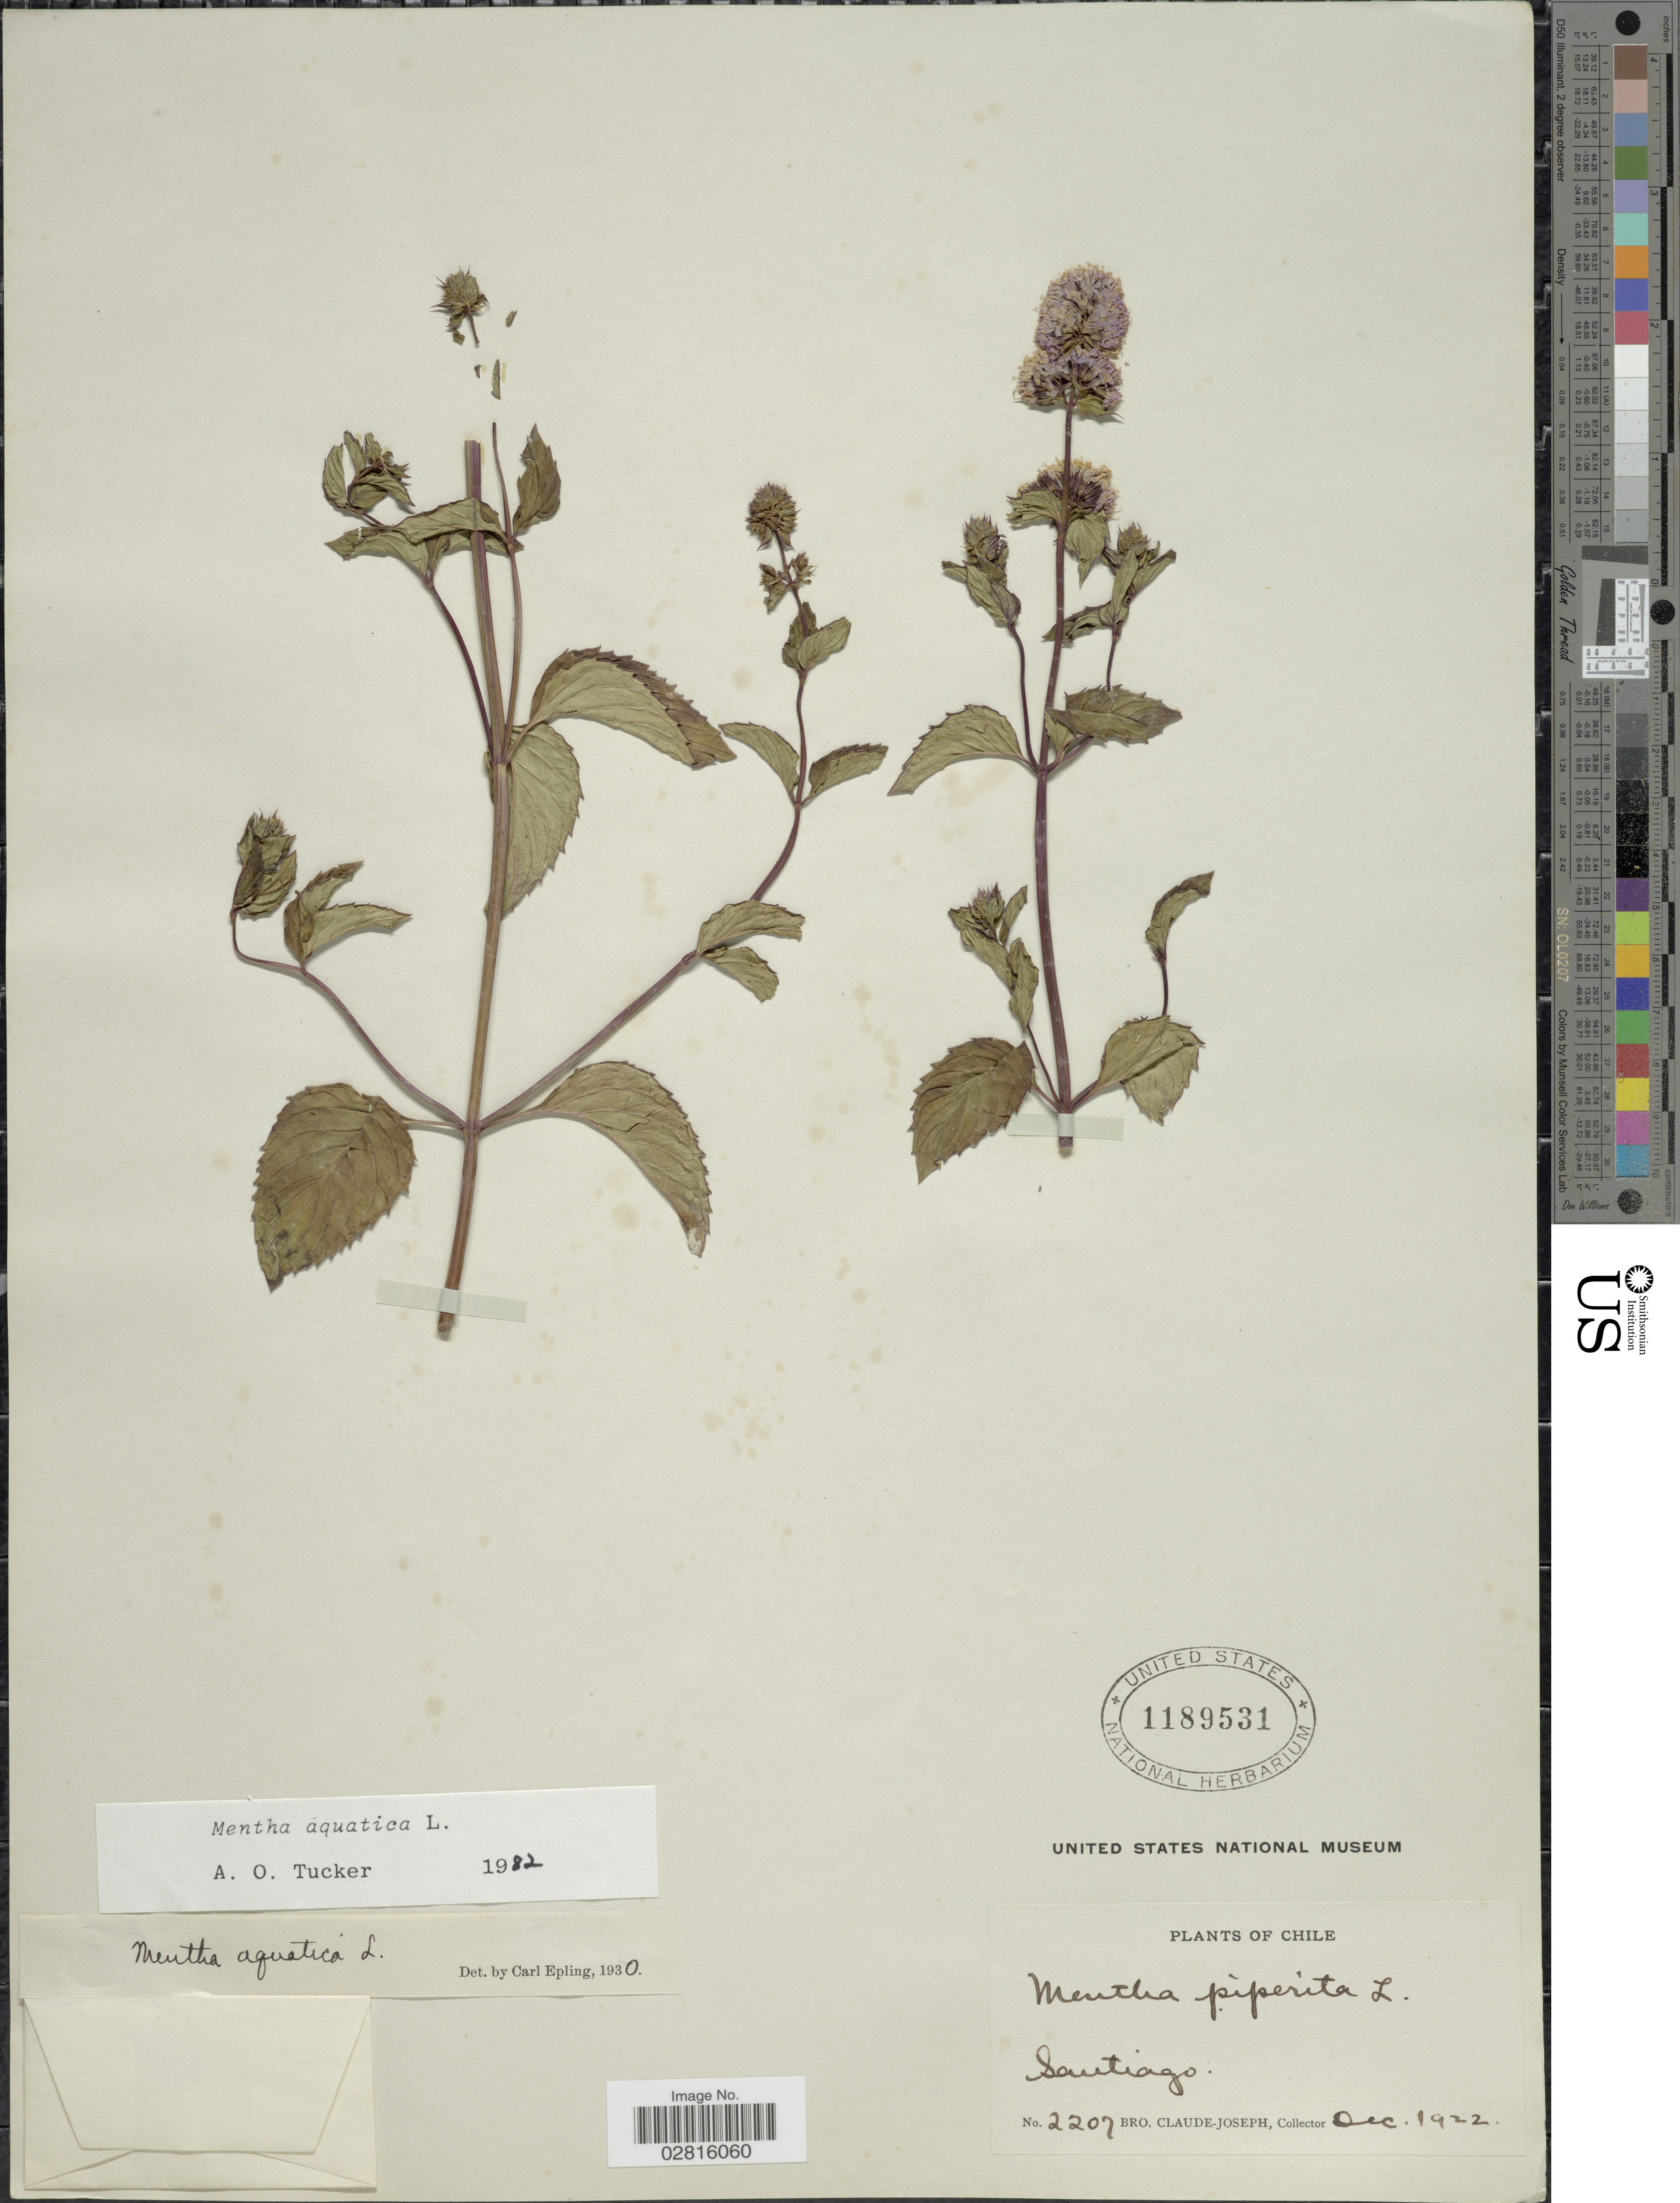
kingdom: Plantae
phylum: Tracheophyta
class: Magnoliopsida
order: Lamiales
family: Lamiaceae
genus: Mentha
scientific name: Mentha aquatica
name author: L.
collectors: Bro. Claude-Joseph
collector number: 2207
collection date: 1922-12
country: Chile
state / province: Región Metropolitana (RM)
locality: Santiago.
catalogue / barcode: US 1189531